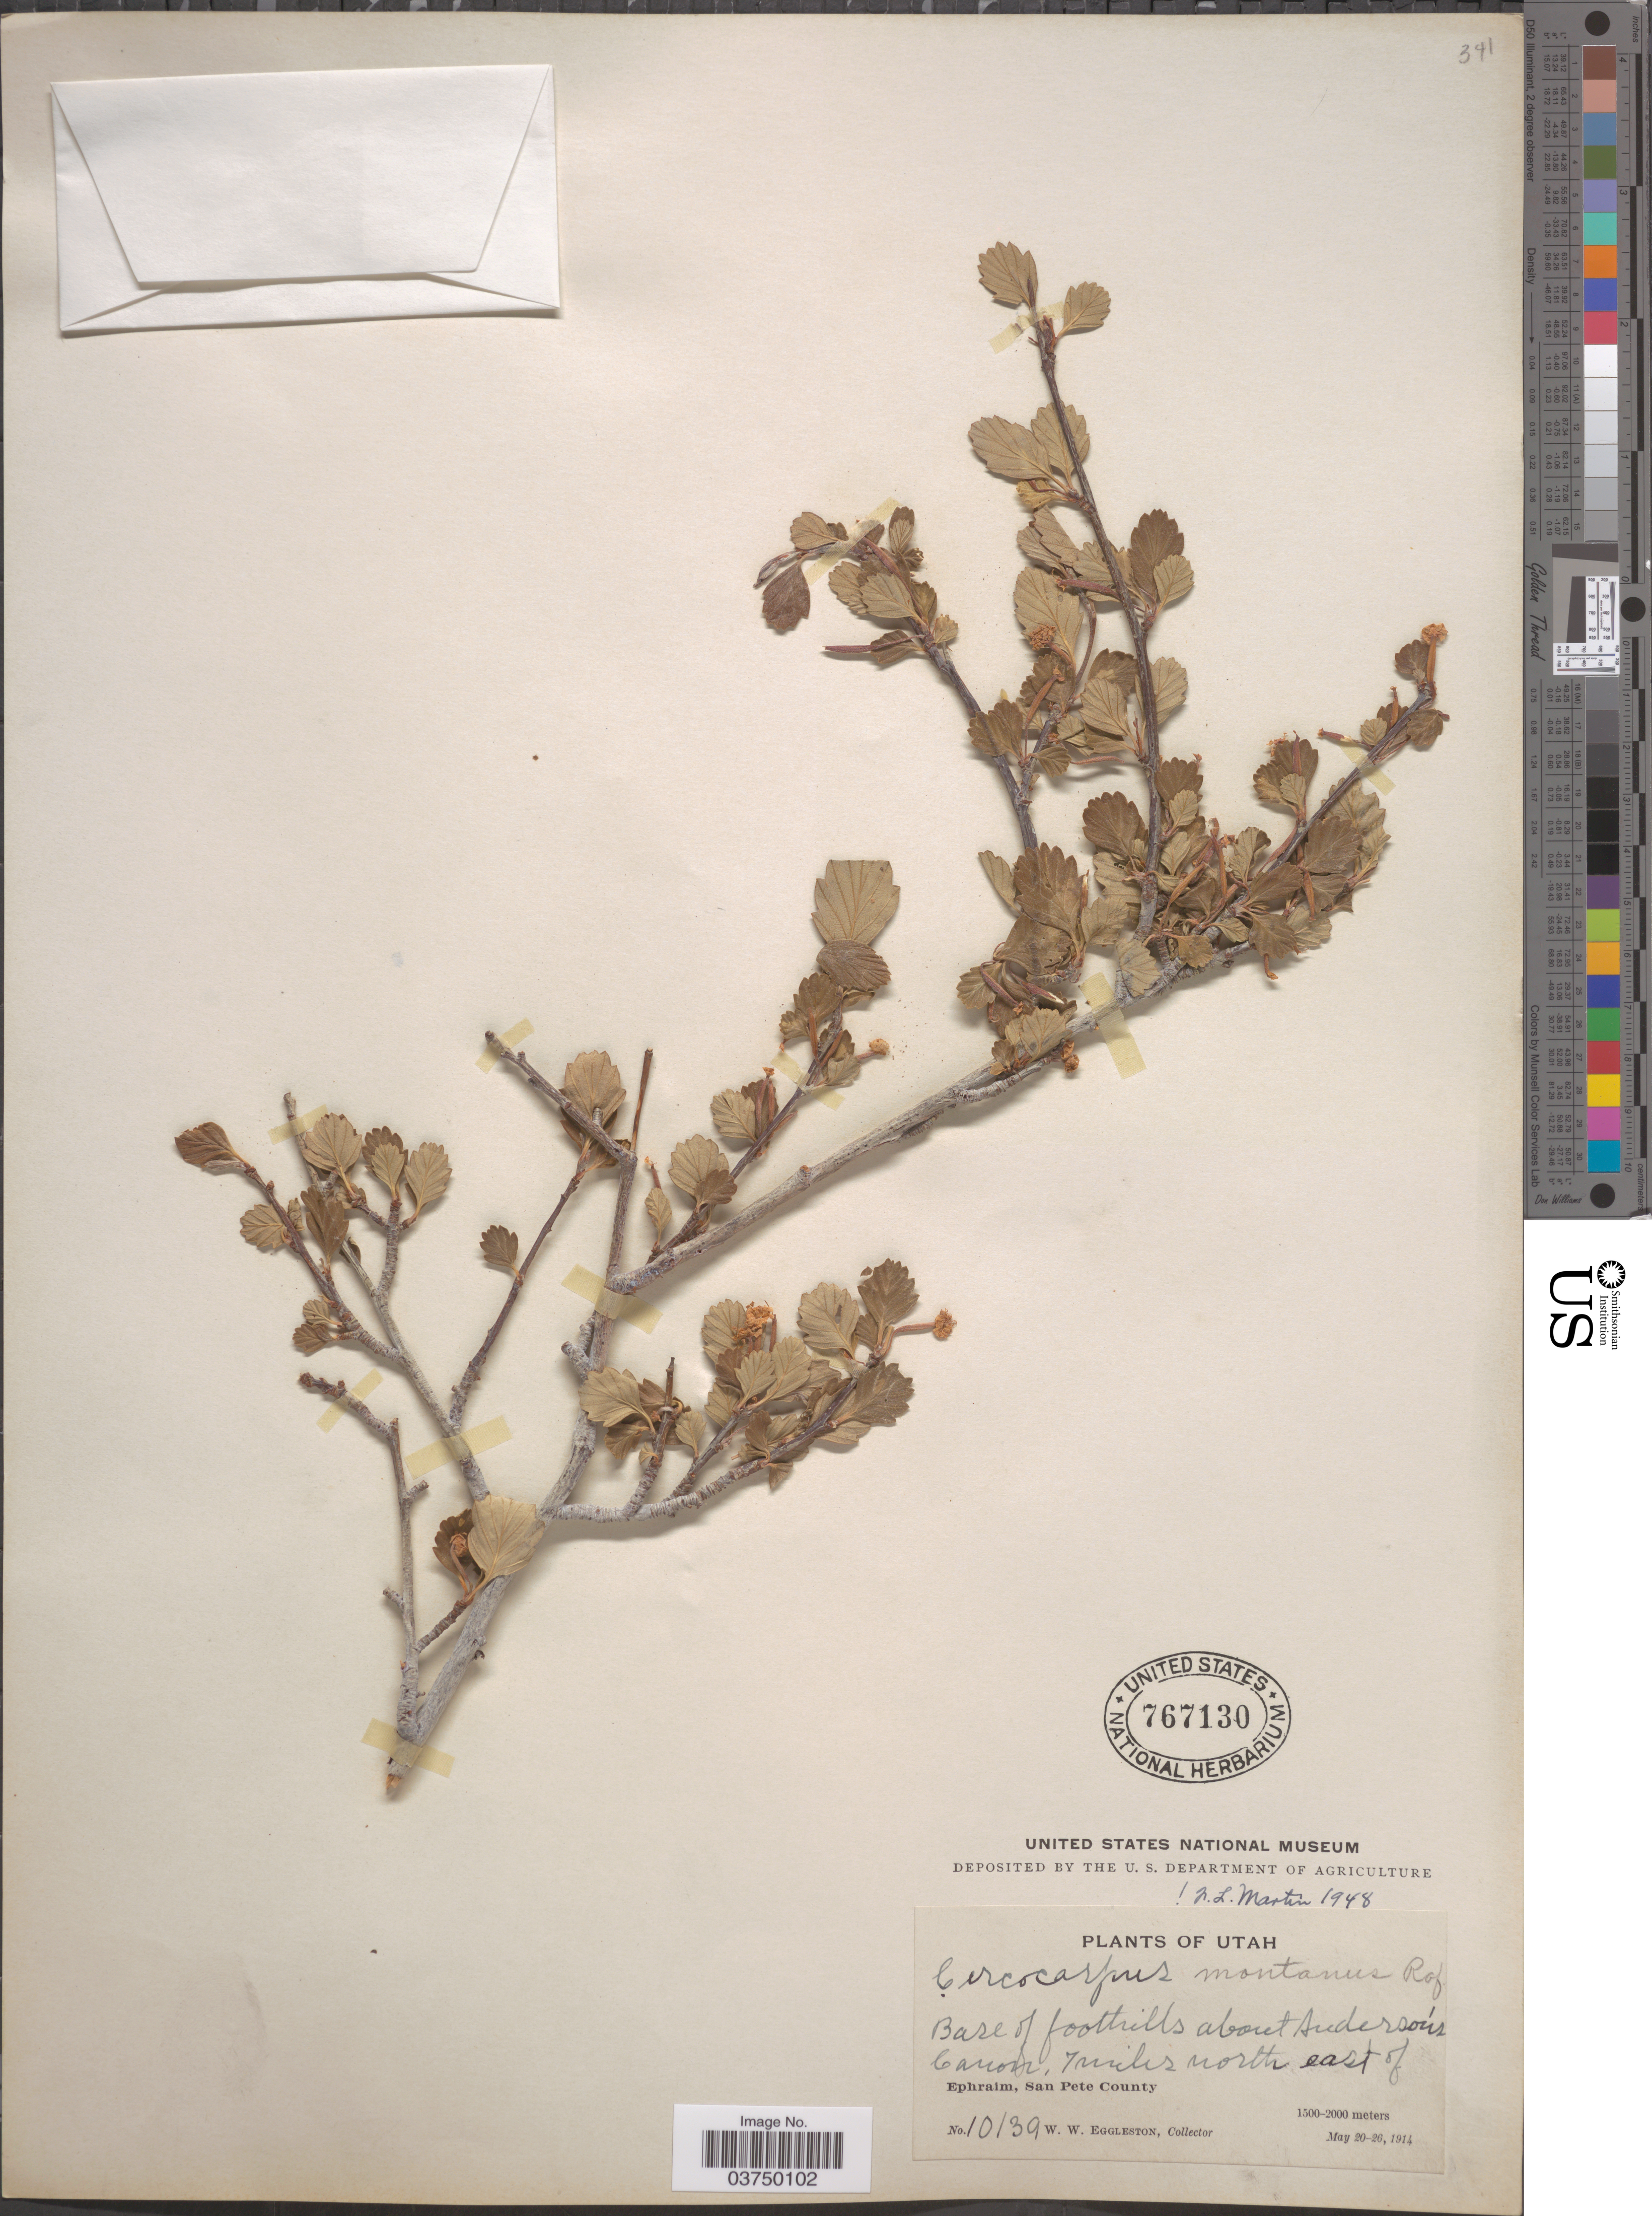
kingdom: Plantae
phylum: Tracheophyta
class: Magnoliopsida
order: Rosales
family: Rosaceae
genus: Cercocarpus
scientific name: Cercocarpus montanus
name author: Raf.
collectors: W. W. Eggleston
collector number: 10139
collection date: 1914-05-20/1914-05-26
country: United States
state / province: Utah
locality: Base of foothills about Sudersoús Canon, 7 miles north east of Ephraim, San Pete County.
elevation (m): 1500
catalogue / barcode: US 767130